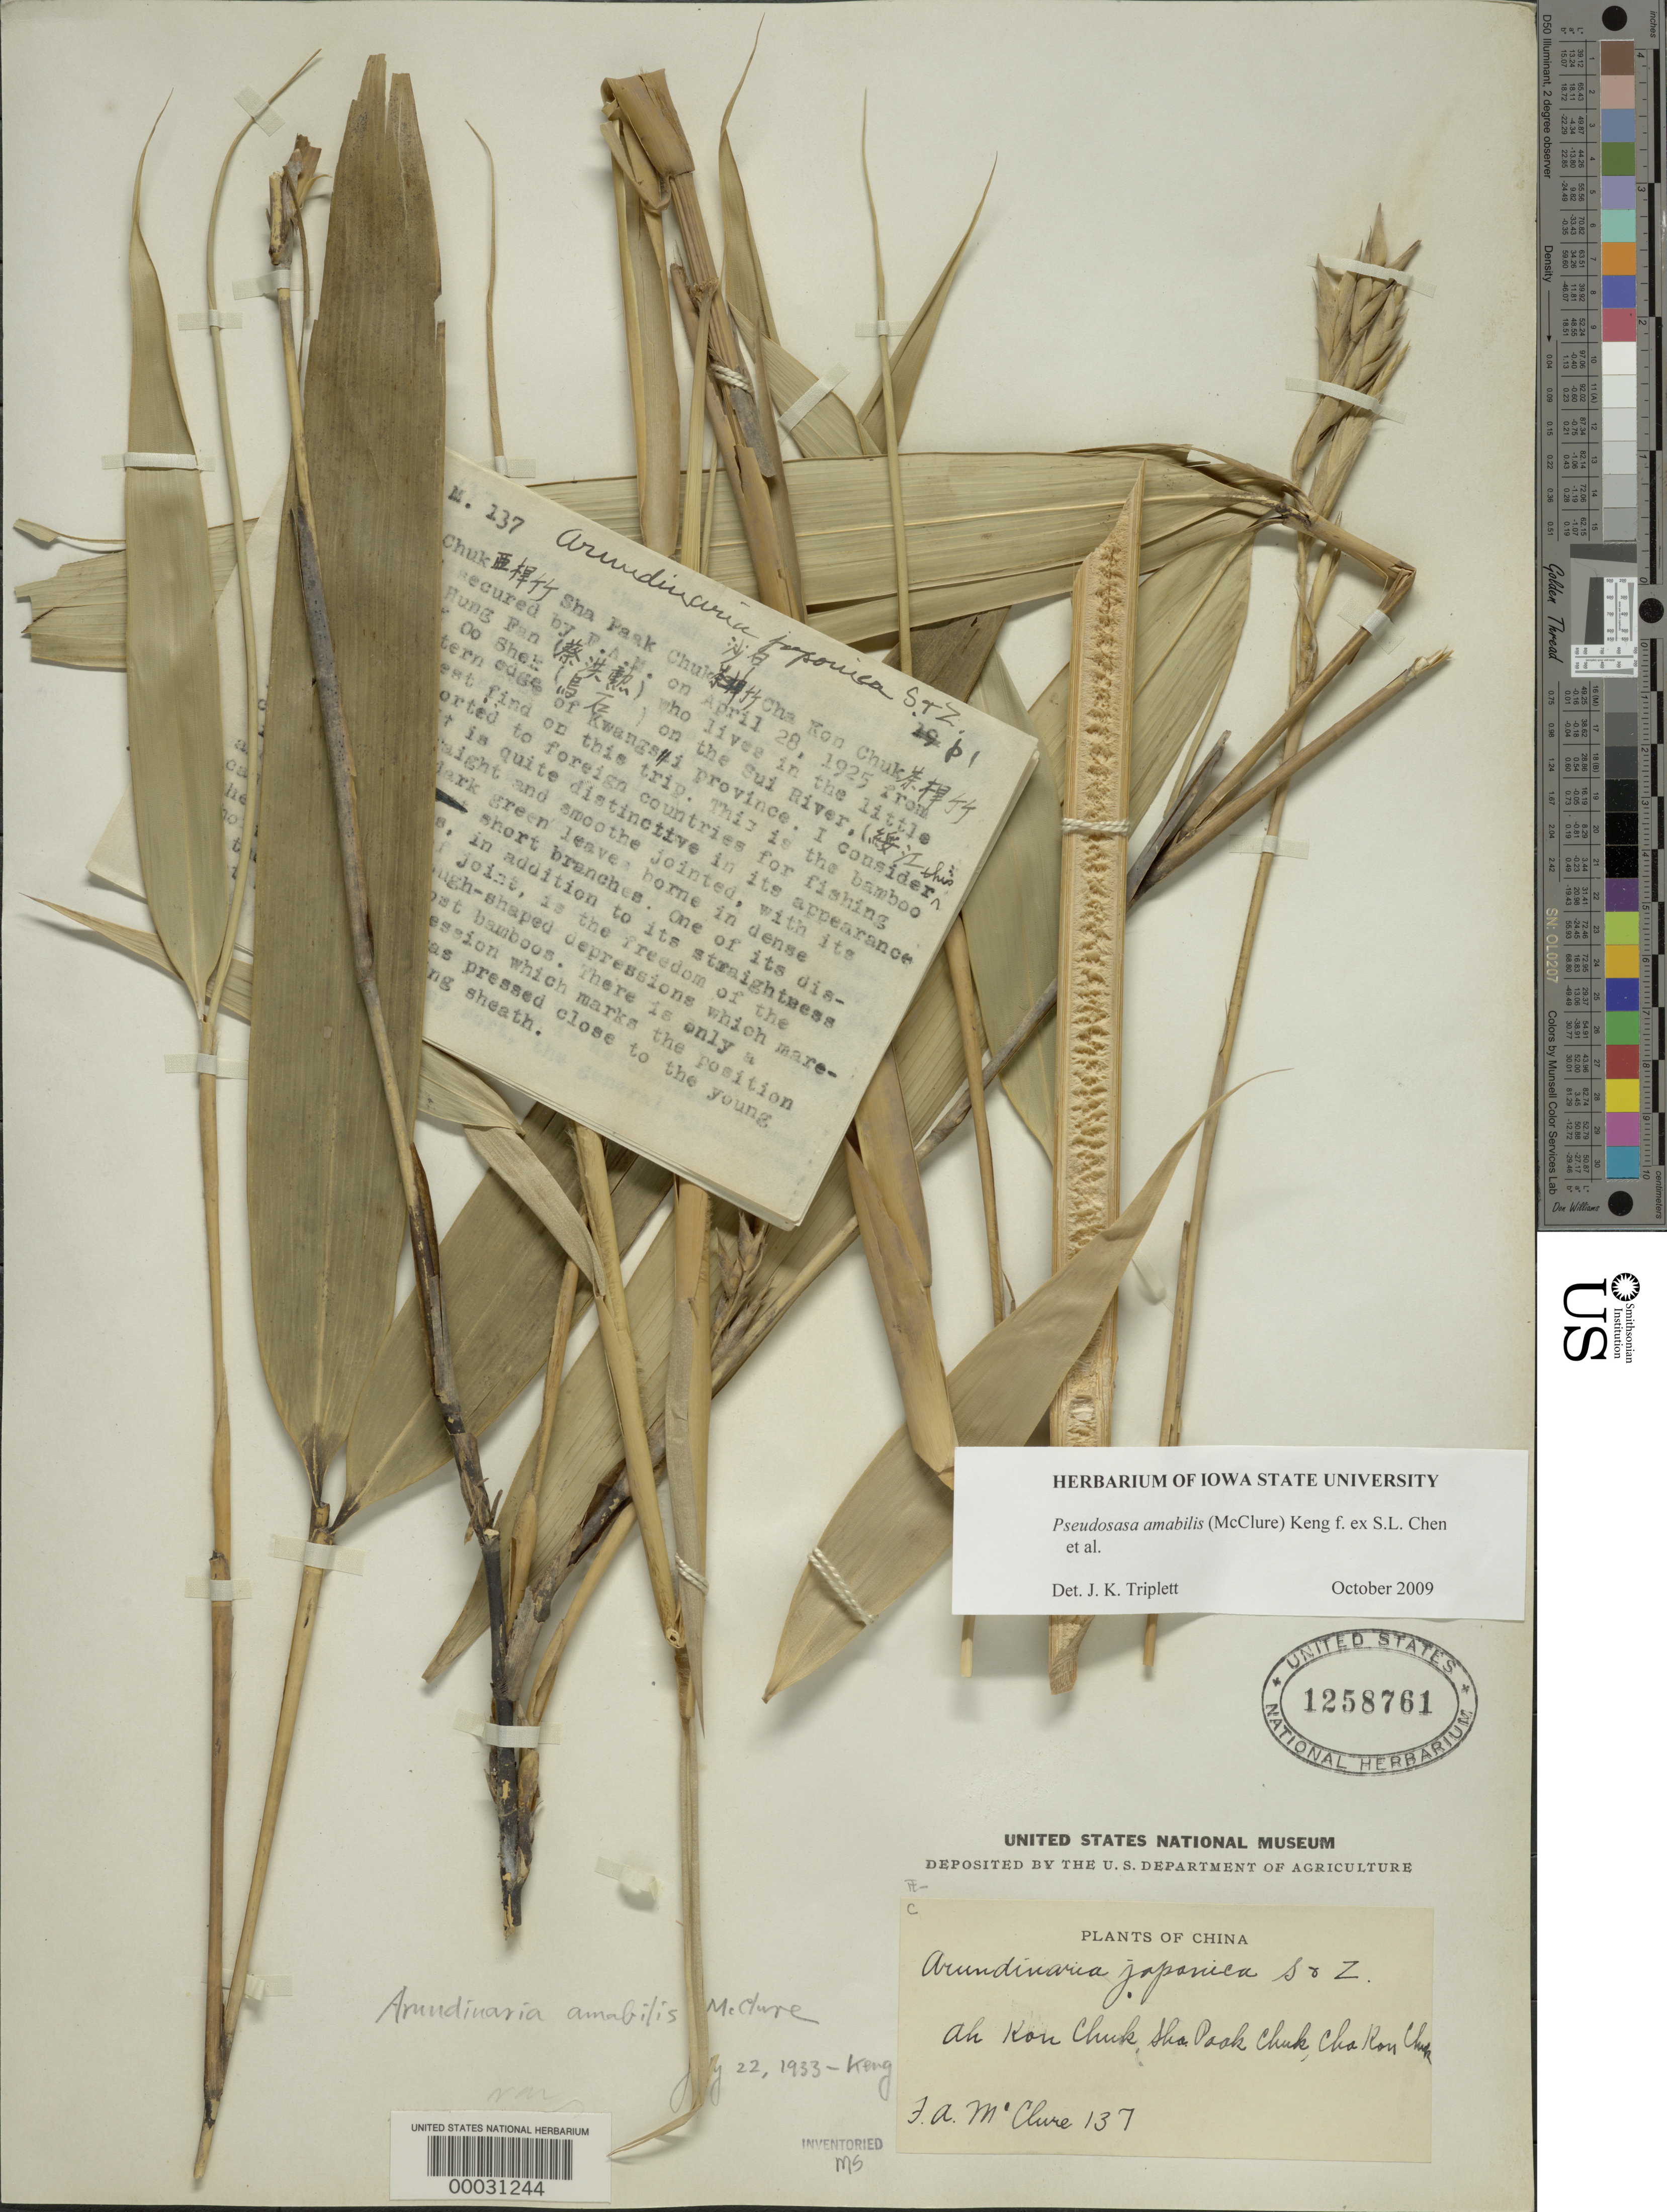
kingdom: Plantae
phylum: Tracheophyta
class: Liliopsida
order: Poales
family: Poaceae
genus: Pseudosasa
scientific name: Pseudosasa amabilis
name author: (McClure) Keng f.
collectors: F. A. McClure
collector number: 137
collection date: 1925-04-28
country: China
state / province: Guangdong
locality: Oo Shek, on the Sui River, from Mr. Tsoi Hung Fan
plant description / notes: Detailed description of process of harvesting canes for fishing poles is attached to sheet.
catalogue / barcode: US 1258761